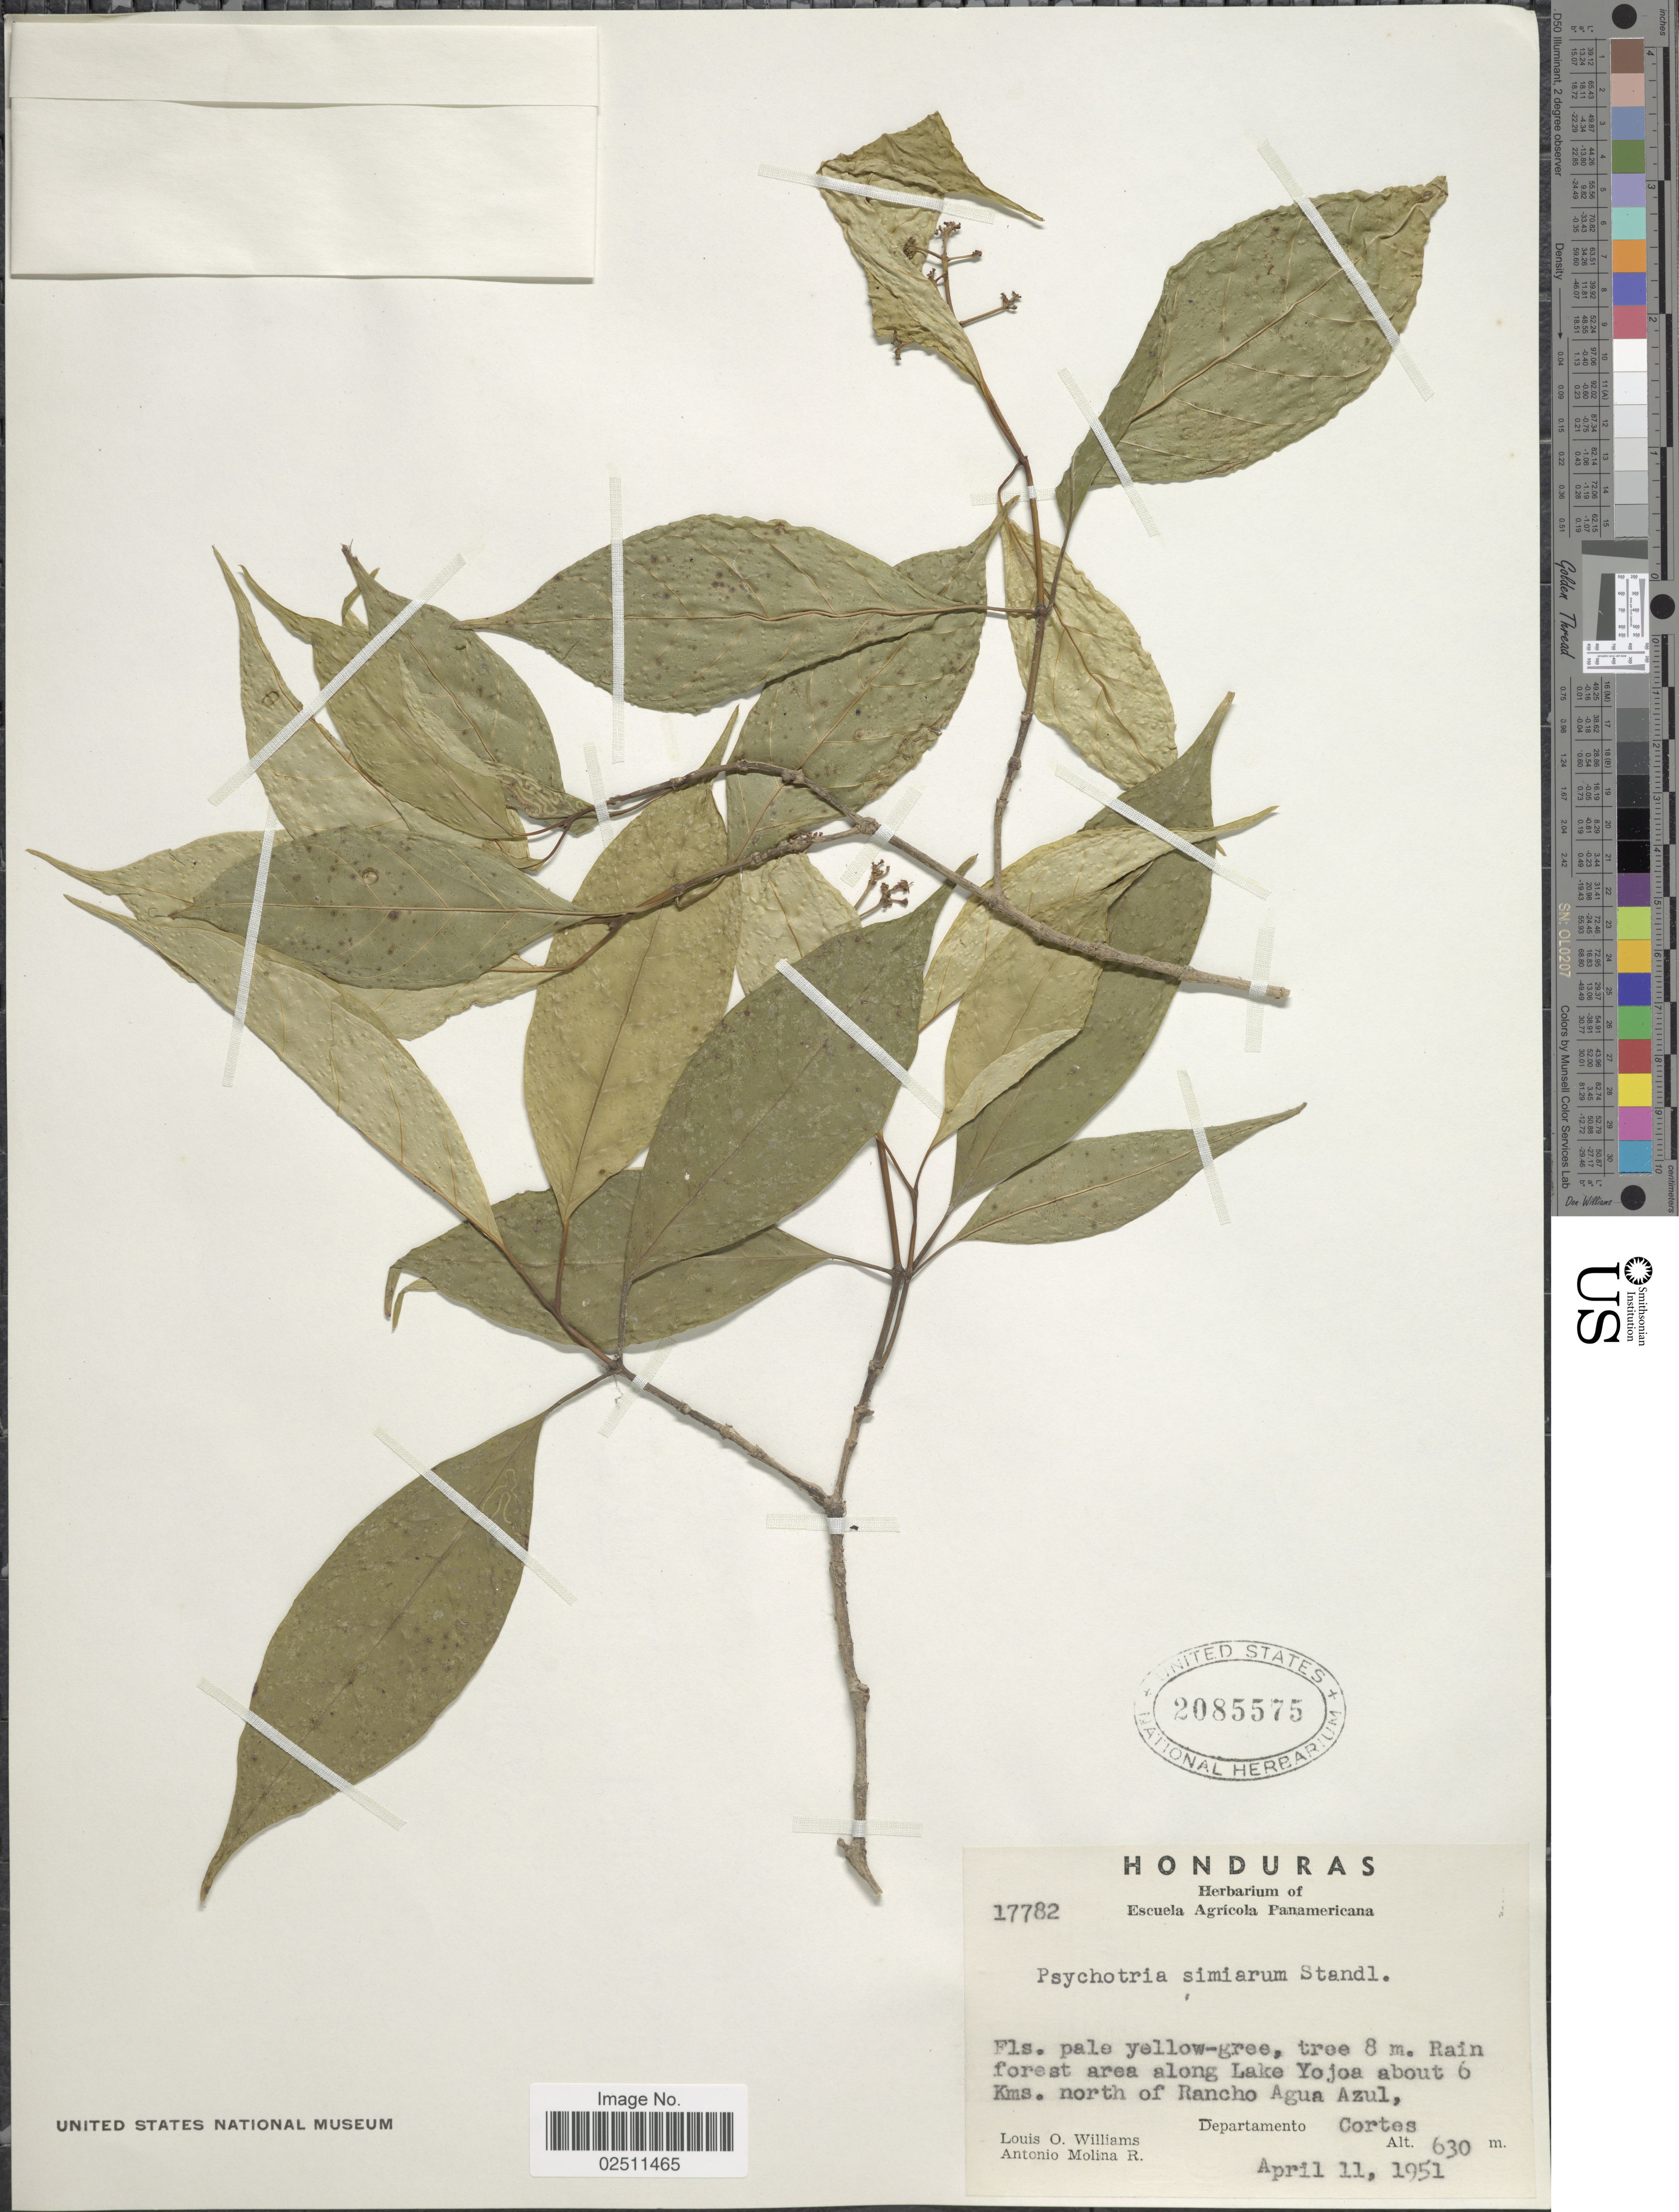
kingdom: Plantae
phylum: Tracheophyta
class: Magnoliopsida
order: Gentianales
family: Rubiaceae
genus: Psychotria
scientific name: Psychotria simiarum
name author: Standl.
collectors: L. O. Williams & A. Molina R.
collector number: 17782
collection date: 1951-04-11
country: Honduras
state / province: Cortés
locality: Rain forest area along Lake Yojoa about 6 Kms. north of Rancho Agua Azul, Departamento Cortes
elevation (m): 630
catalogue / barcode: US 2085575